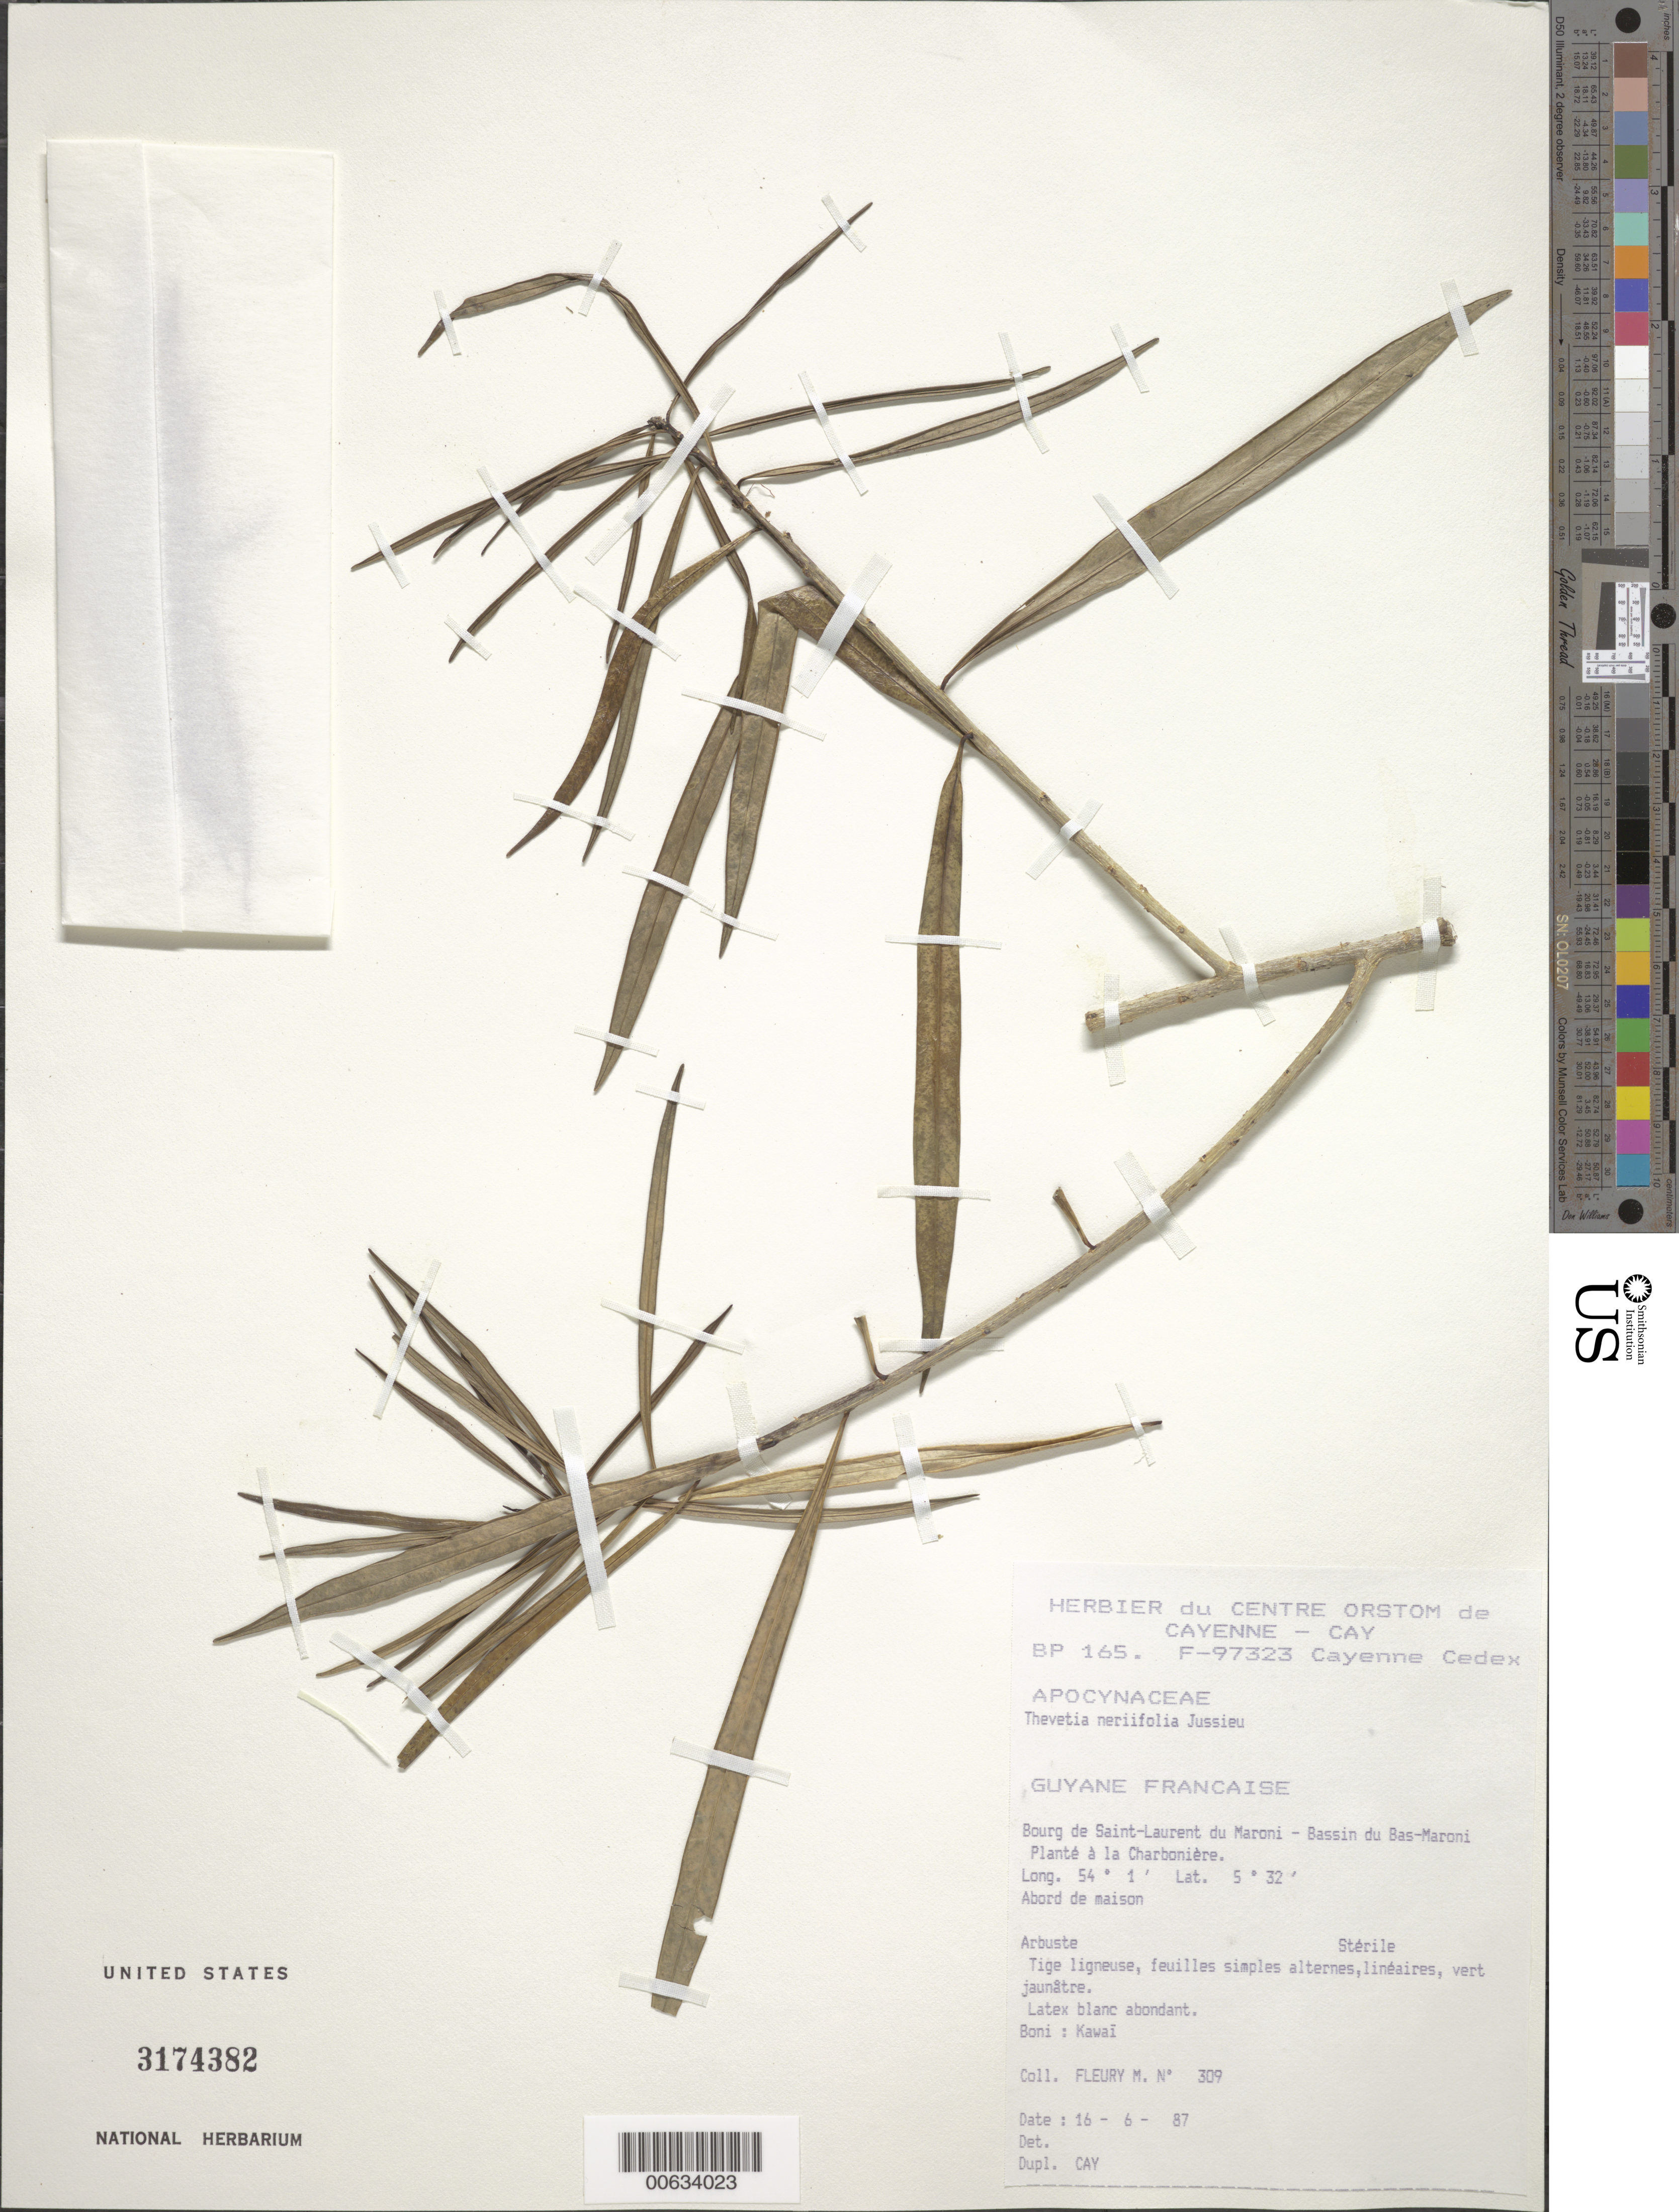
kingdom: Plantae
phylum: Tracheophyta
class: Magnoliopsida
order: Gentianales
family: Apocynaceae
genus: Thevetia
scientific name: Thevetia neriifolia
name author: Juss. ex Steud.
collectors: M. Fleury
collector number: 309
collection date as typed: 16-Jun-87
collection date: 1987-06-16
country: French Guiana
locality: Commune de Saint-Laurent du Maroni, Bassin du Bas-Maroni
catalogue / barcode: US 3174382